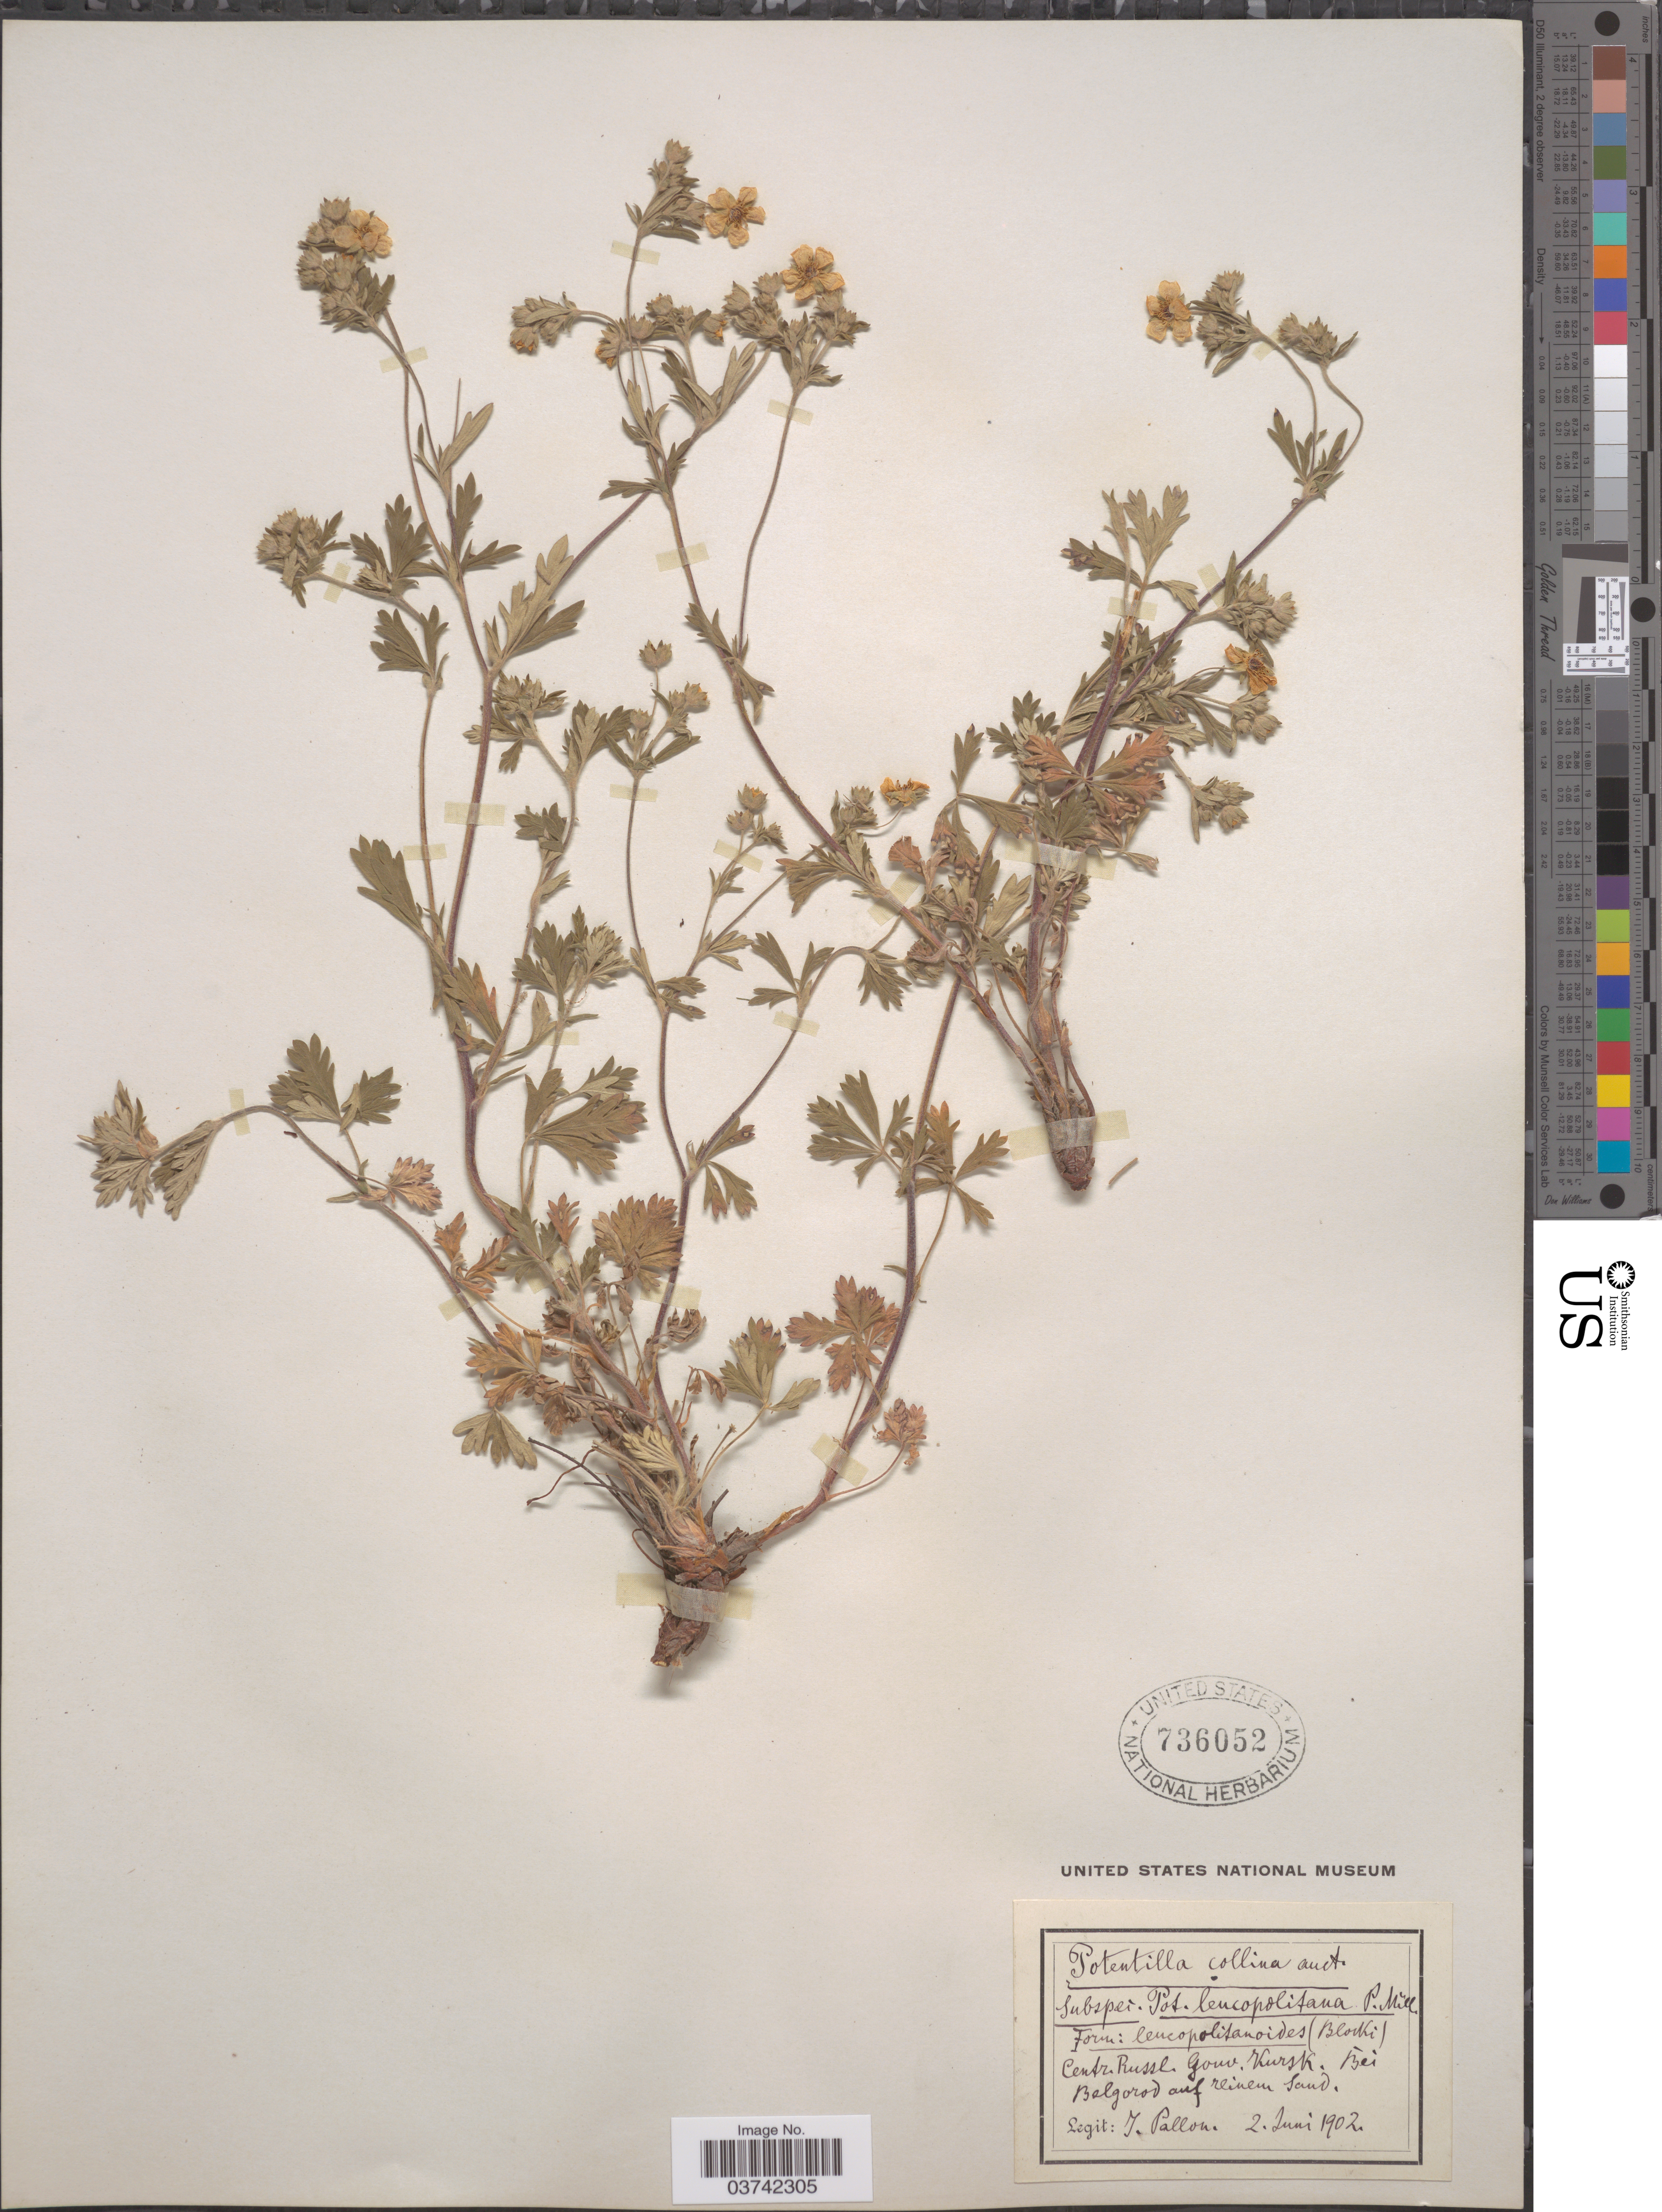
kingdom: Plantae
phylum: Tracheophyta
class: Magnoliopsida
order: Rosales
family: Rosaceae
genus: Potentilla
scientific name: Potentilla collina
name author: Wibel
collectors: I. Pallon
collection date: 1902-06-02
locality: Centr. Russl. Gouv. Kursk. Bei Belgorod auf reinem sand [interpreted].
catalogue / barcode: US 736052